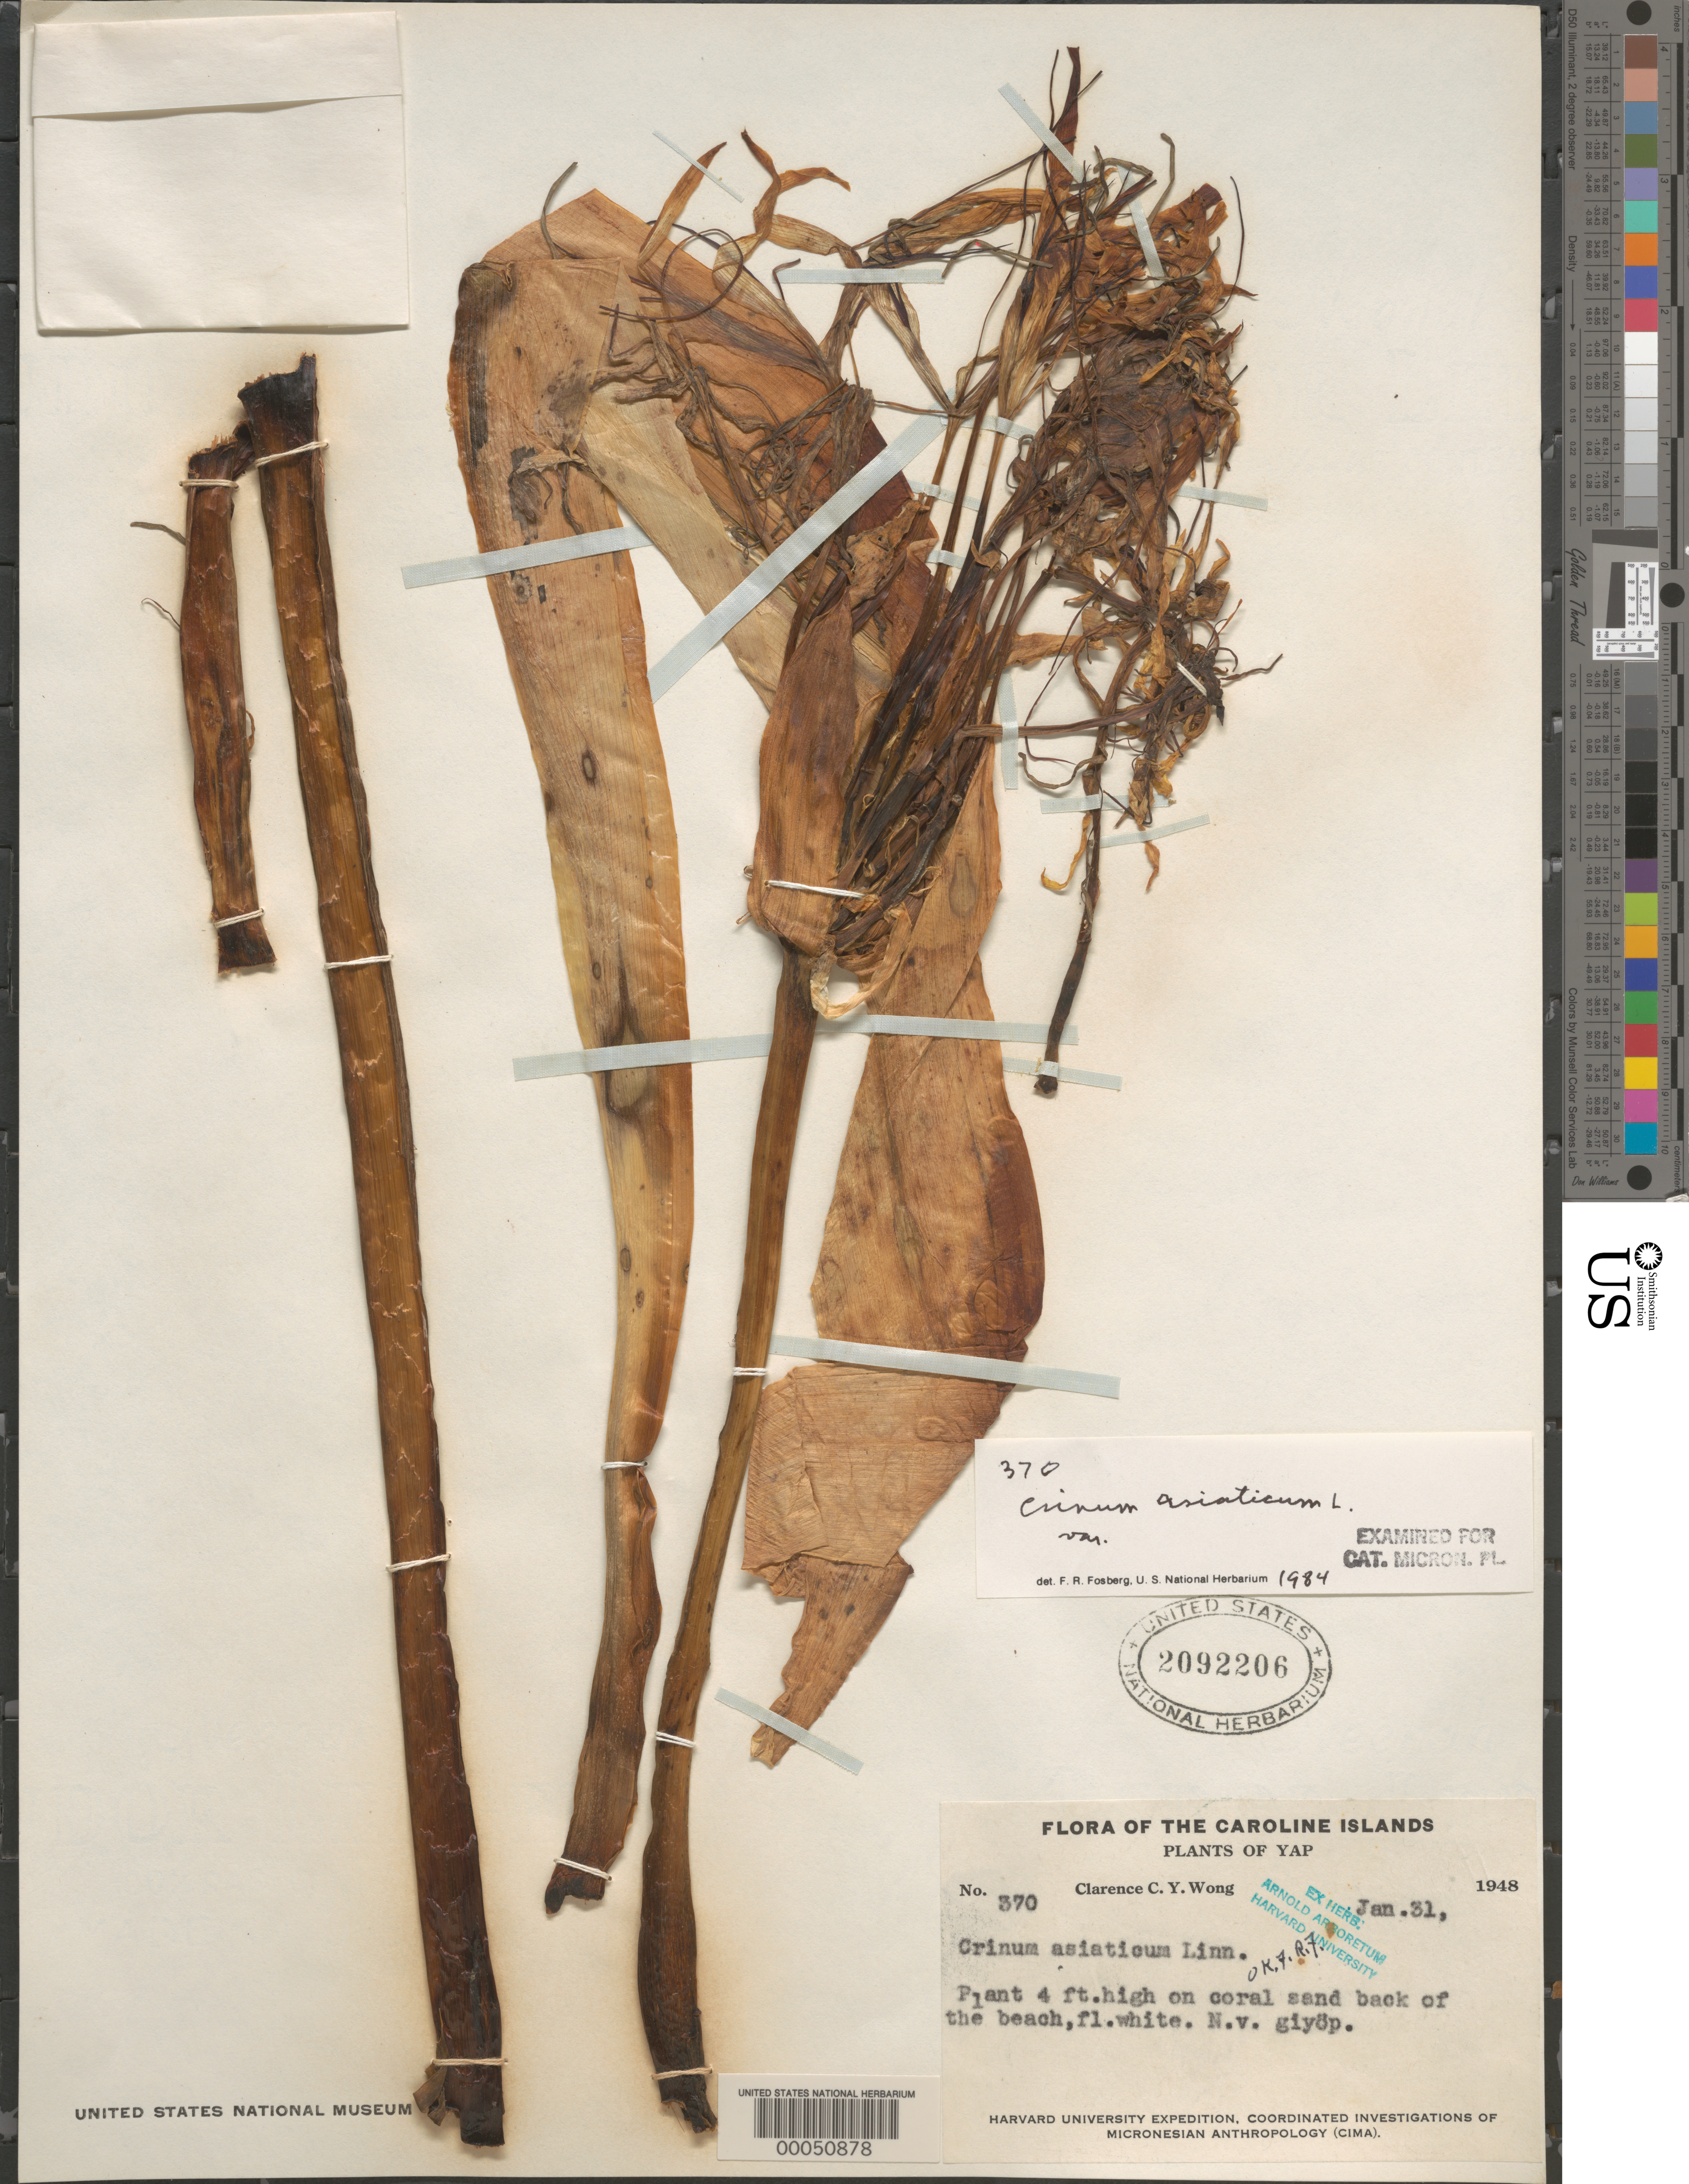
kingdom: Plantae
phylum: Tracheophyta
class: Liliopsida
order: Asparagales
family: Amaryllidaceae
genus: Crinum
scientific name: Crinum asiaticum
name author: L.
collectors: C. Y. C. Wong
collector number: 370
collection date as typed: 31 Jan 1948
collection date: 1948-01-31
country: Micronesia, Federated States of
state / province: Yap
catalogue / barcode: US 2092206